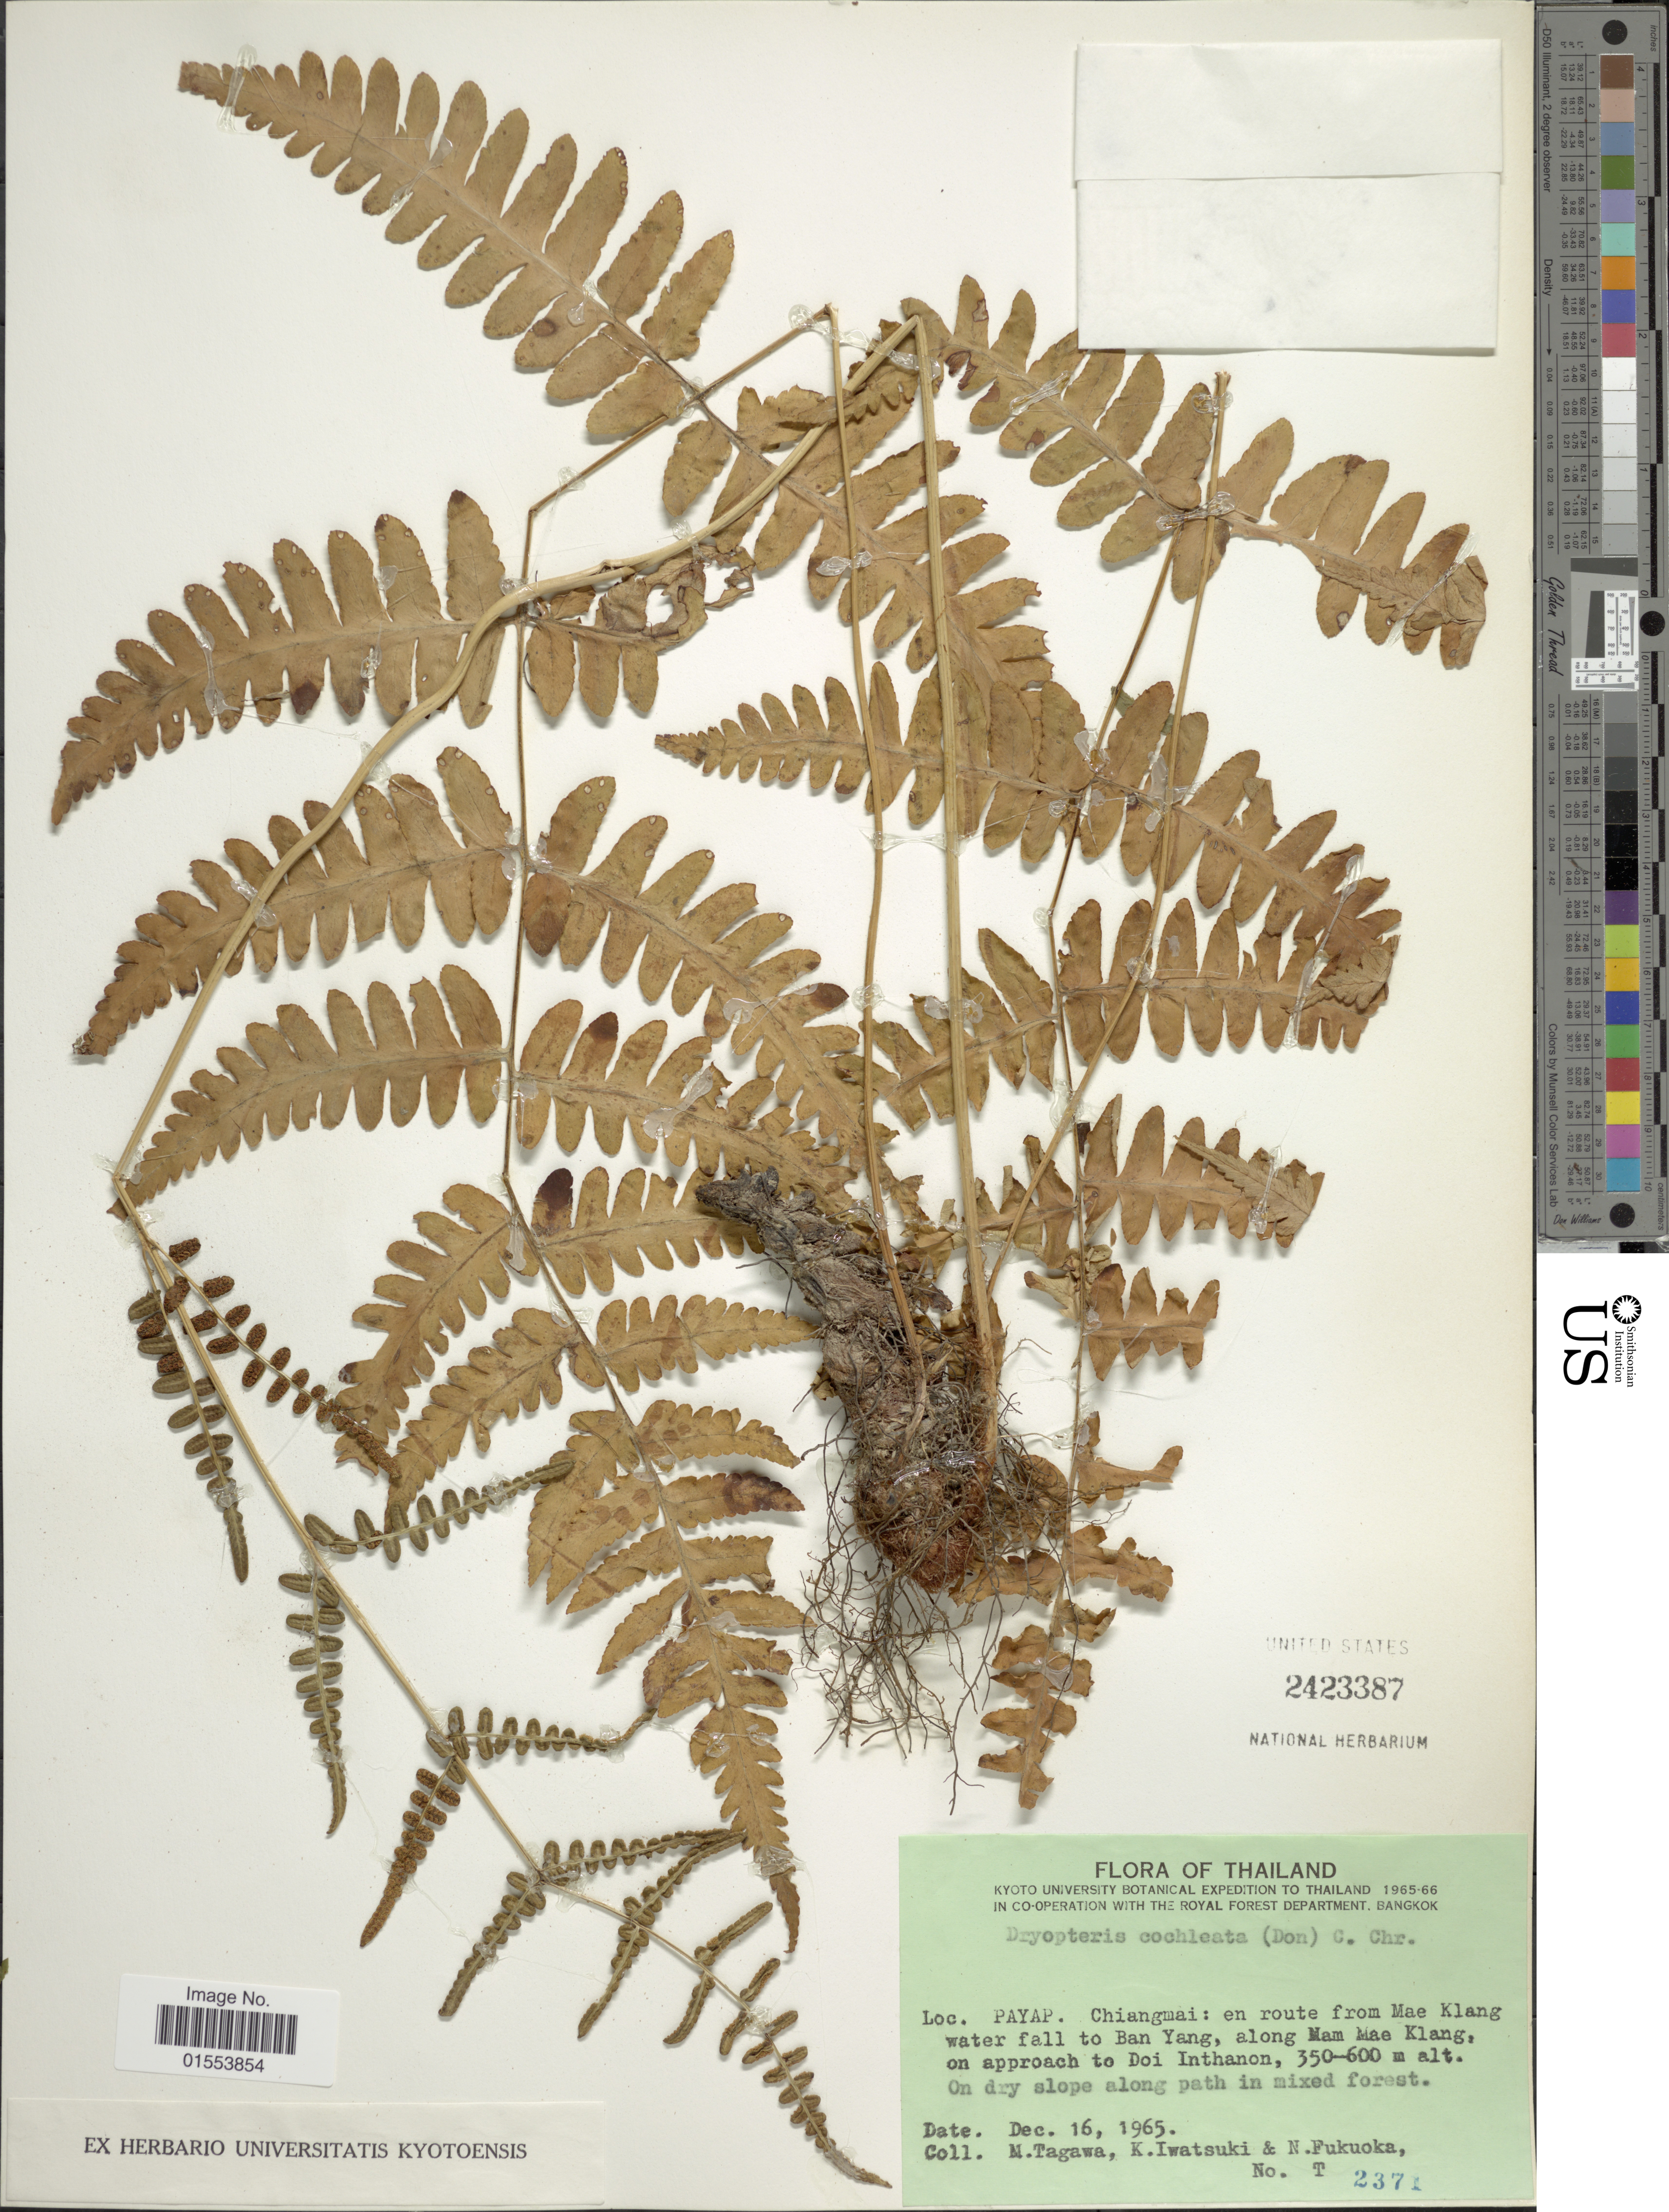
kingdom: Plantae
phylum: Tracheophyta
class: Polypodiopsida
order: Polypodiales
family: Dryopteridaceae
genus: Dryopteris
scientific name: Dryopteris cochleata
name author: (D. Don) C. Chr.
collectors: M. Tagawa, K. Iwatsuki & N. Fukuoka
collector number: T2371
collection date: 1965-12-16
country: Thailand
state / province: Chiang Mai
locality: Thailand. Payap. Chiangmai: en route from Mae Klang water fall to Ban Yang, along Mam Mae Klang, on approach to Doi Inthanon.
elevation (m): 350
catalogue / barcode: US 2423387